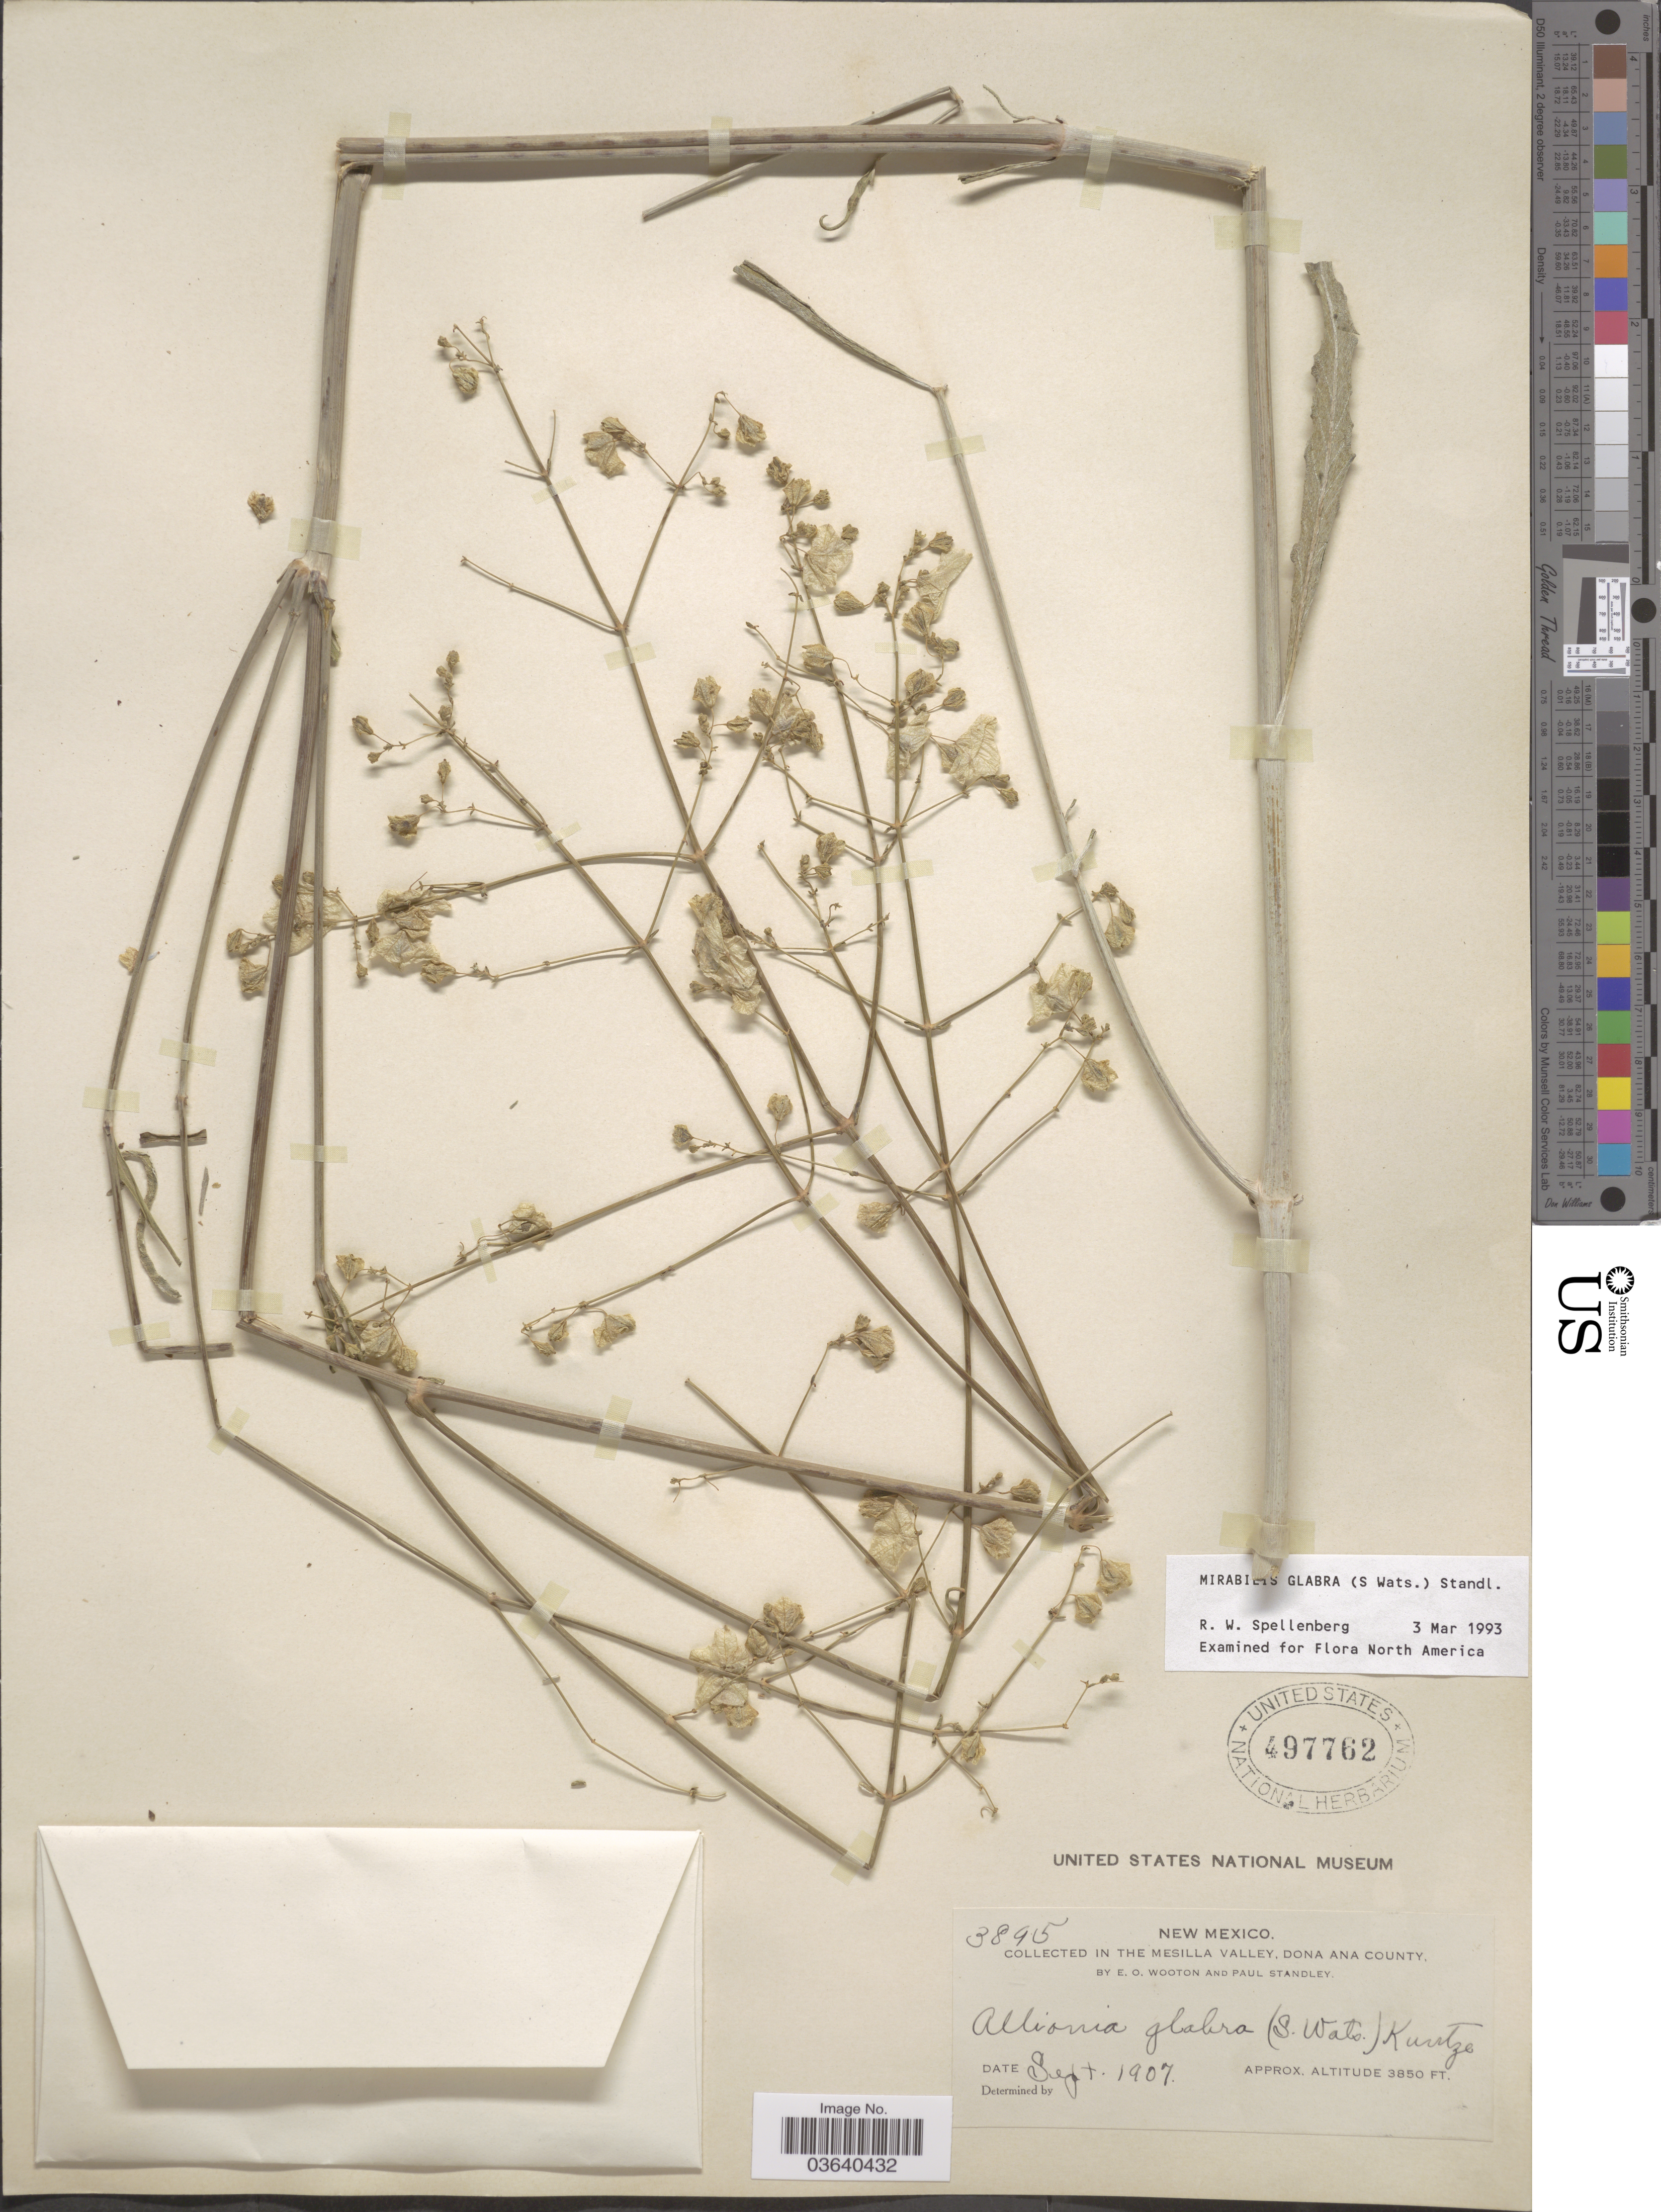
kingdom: Plantae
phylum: Tracheophyta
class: Magnoliopsida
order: Caryophyllales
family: Nyctaginaceae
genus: Mirabilis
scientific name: Mirabilis glabra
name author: (S. Watson) Standl.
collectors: E. O. Wooton & P. C. Standley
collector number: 3895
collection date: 1907-09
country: United States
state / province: New Mexico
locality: In the Mesilla Valley, Dona Ana County.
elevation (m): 1173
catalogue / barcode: US 497762